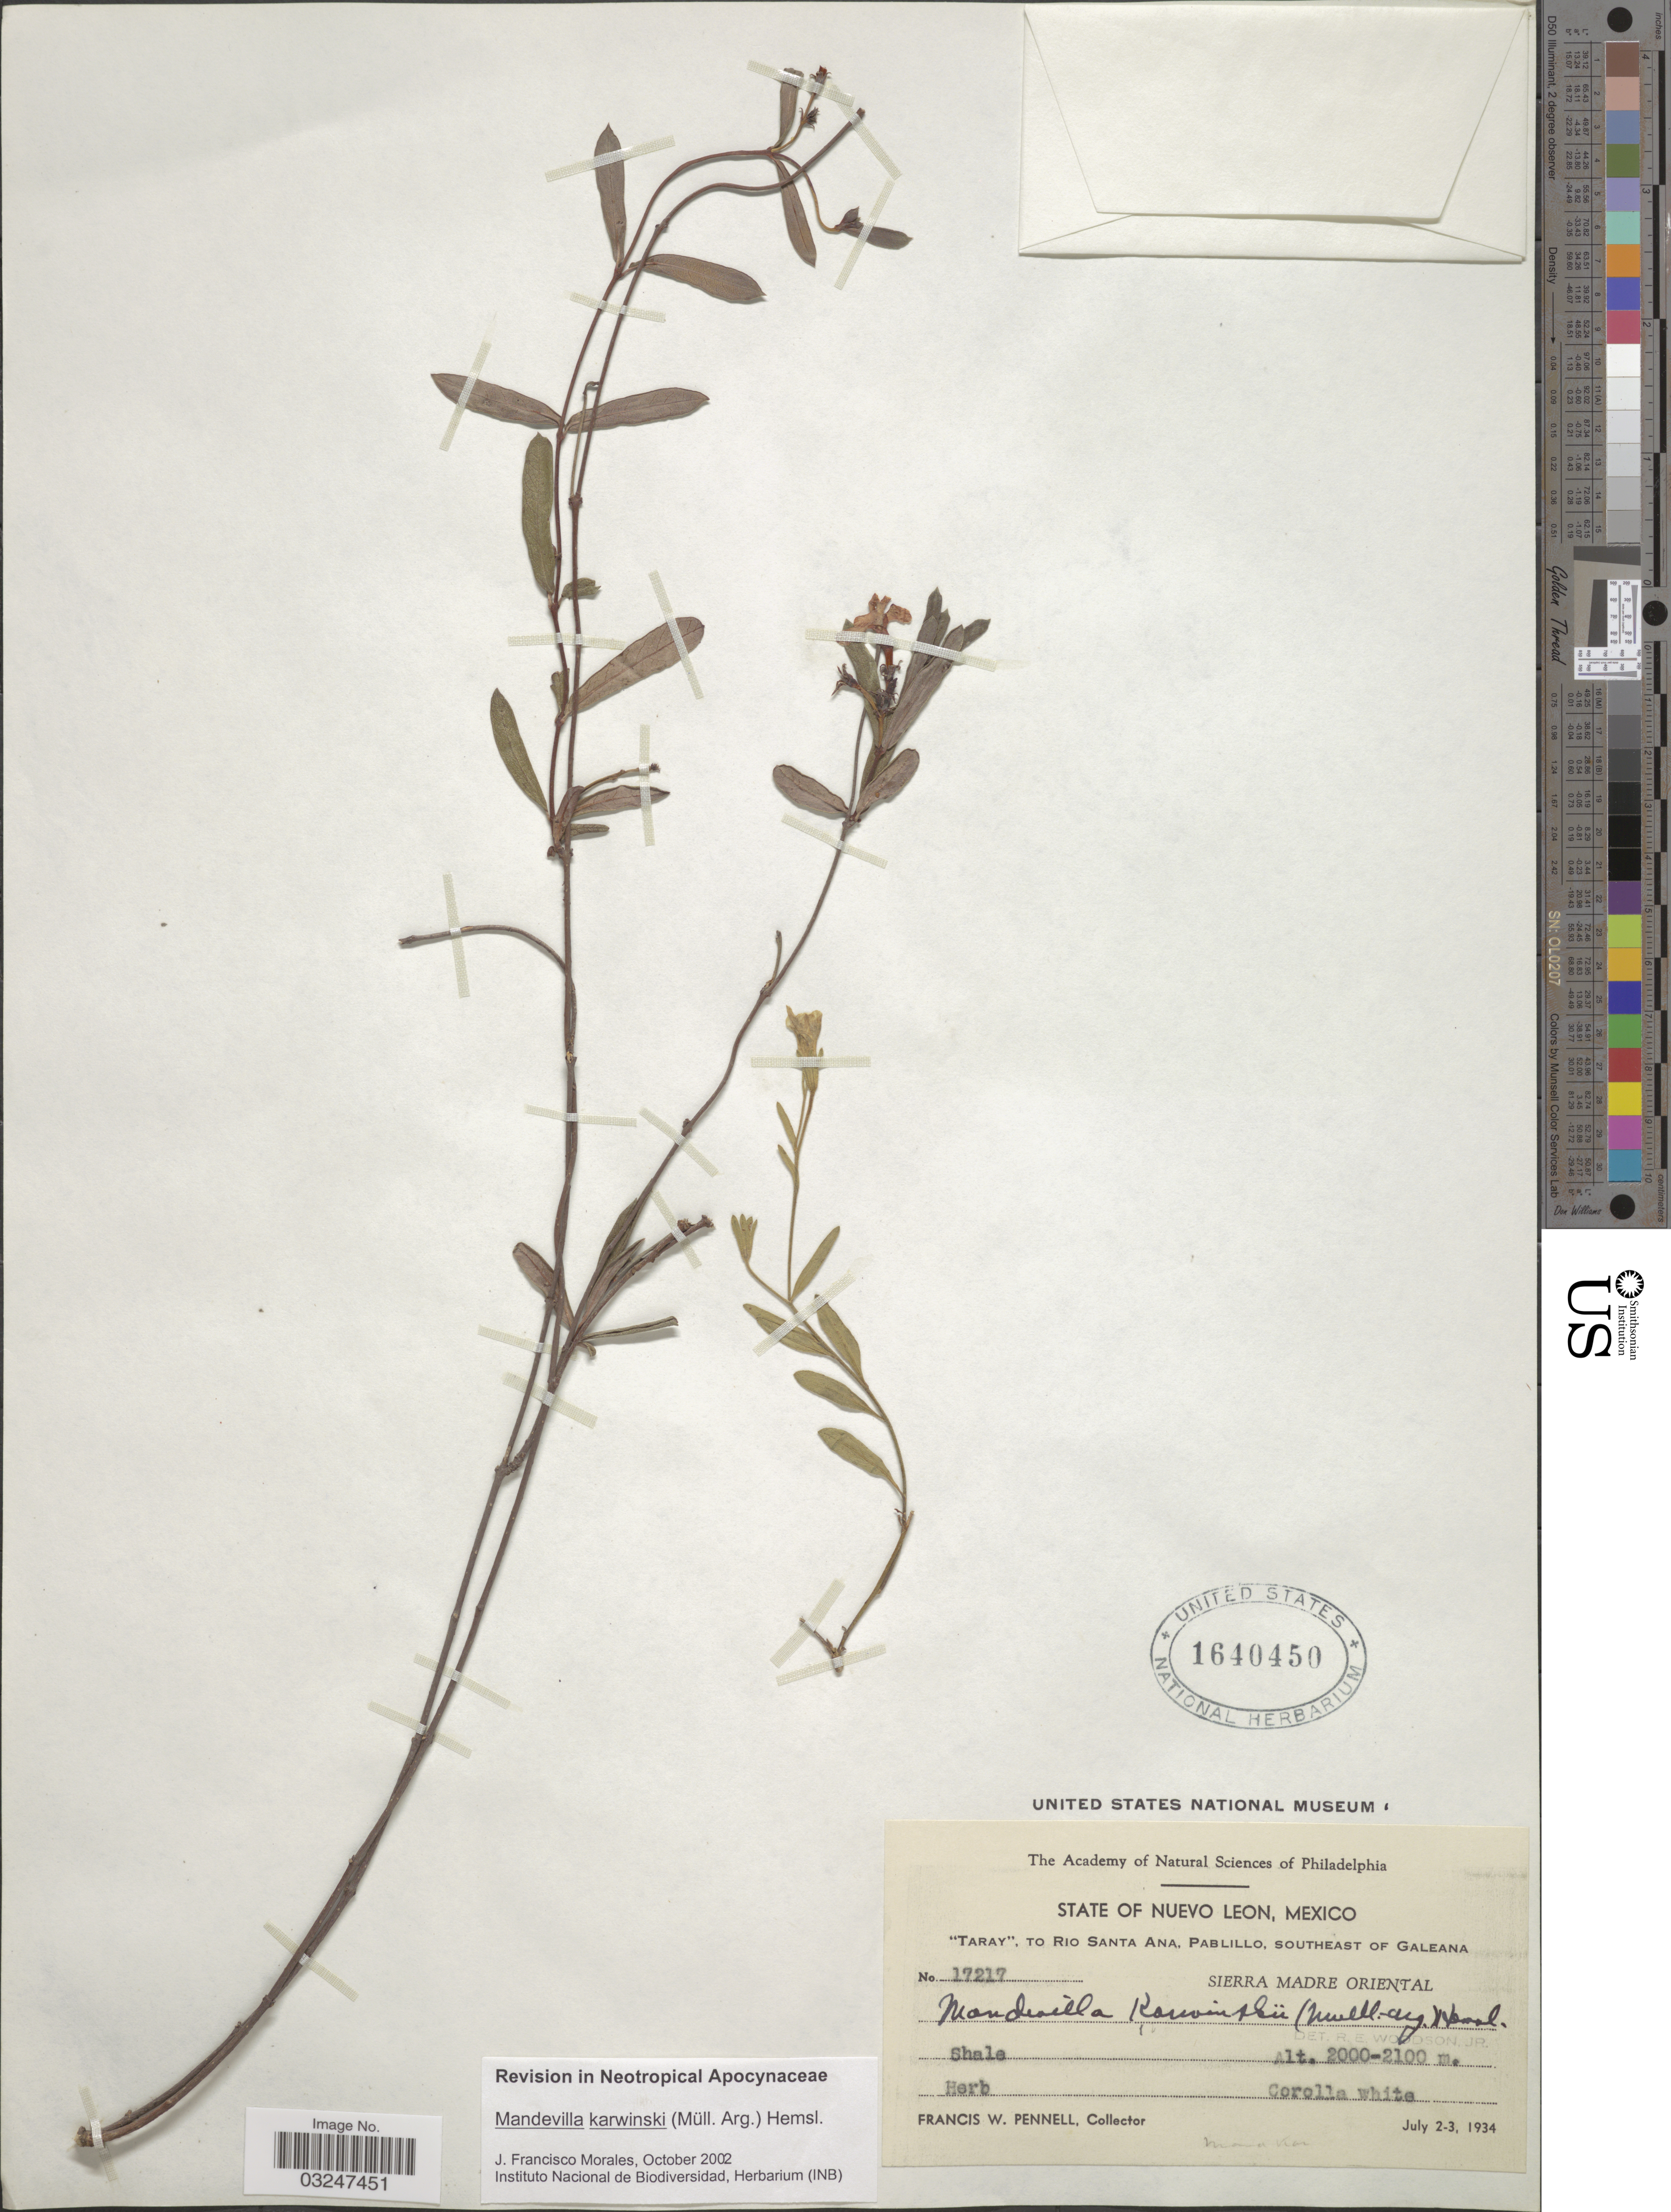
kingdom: Plantae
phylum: Tracheophyta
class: Magnoliopsida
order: Gentianales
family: Apocynaceae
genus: Mandevilla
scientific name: Mandevilla karwinski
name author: (Müll. Arg.) Hemsl.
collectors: F. W. Pennell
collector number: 17217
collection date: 1934-07-02/1934-07-03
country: Mexico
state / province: Nuevo León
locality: Taray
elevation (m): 2000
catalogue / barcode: US 1640450